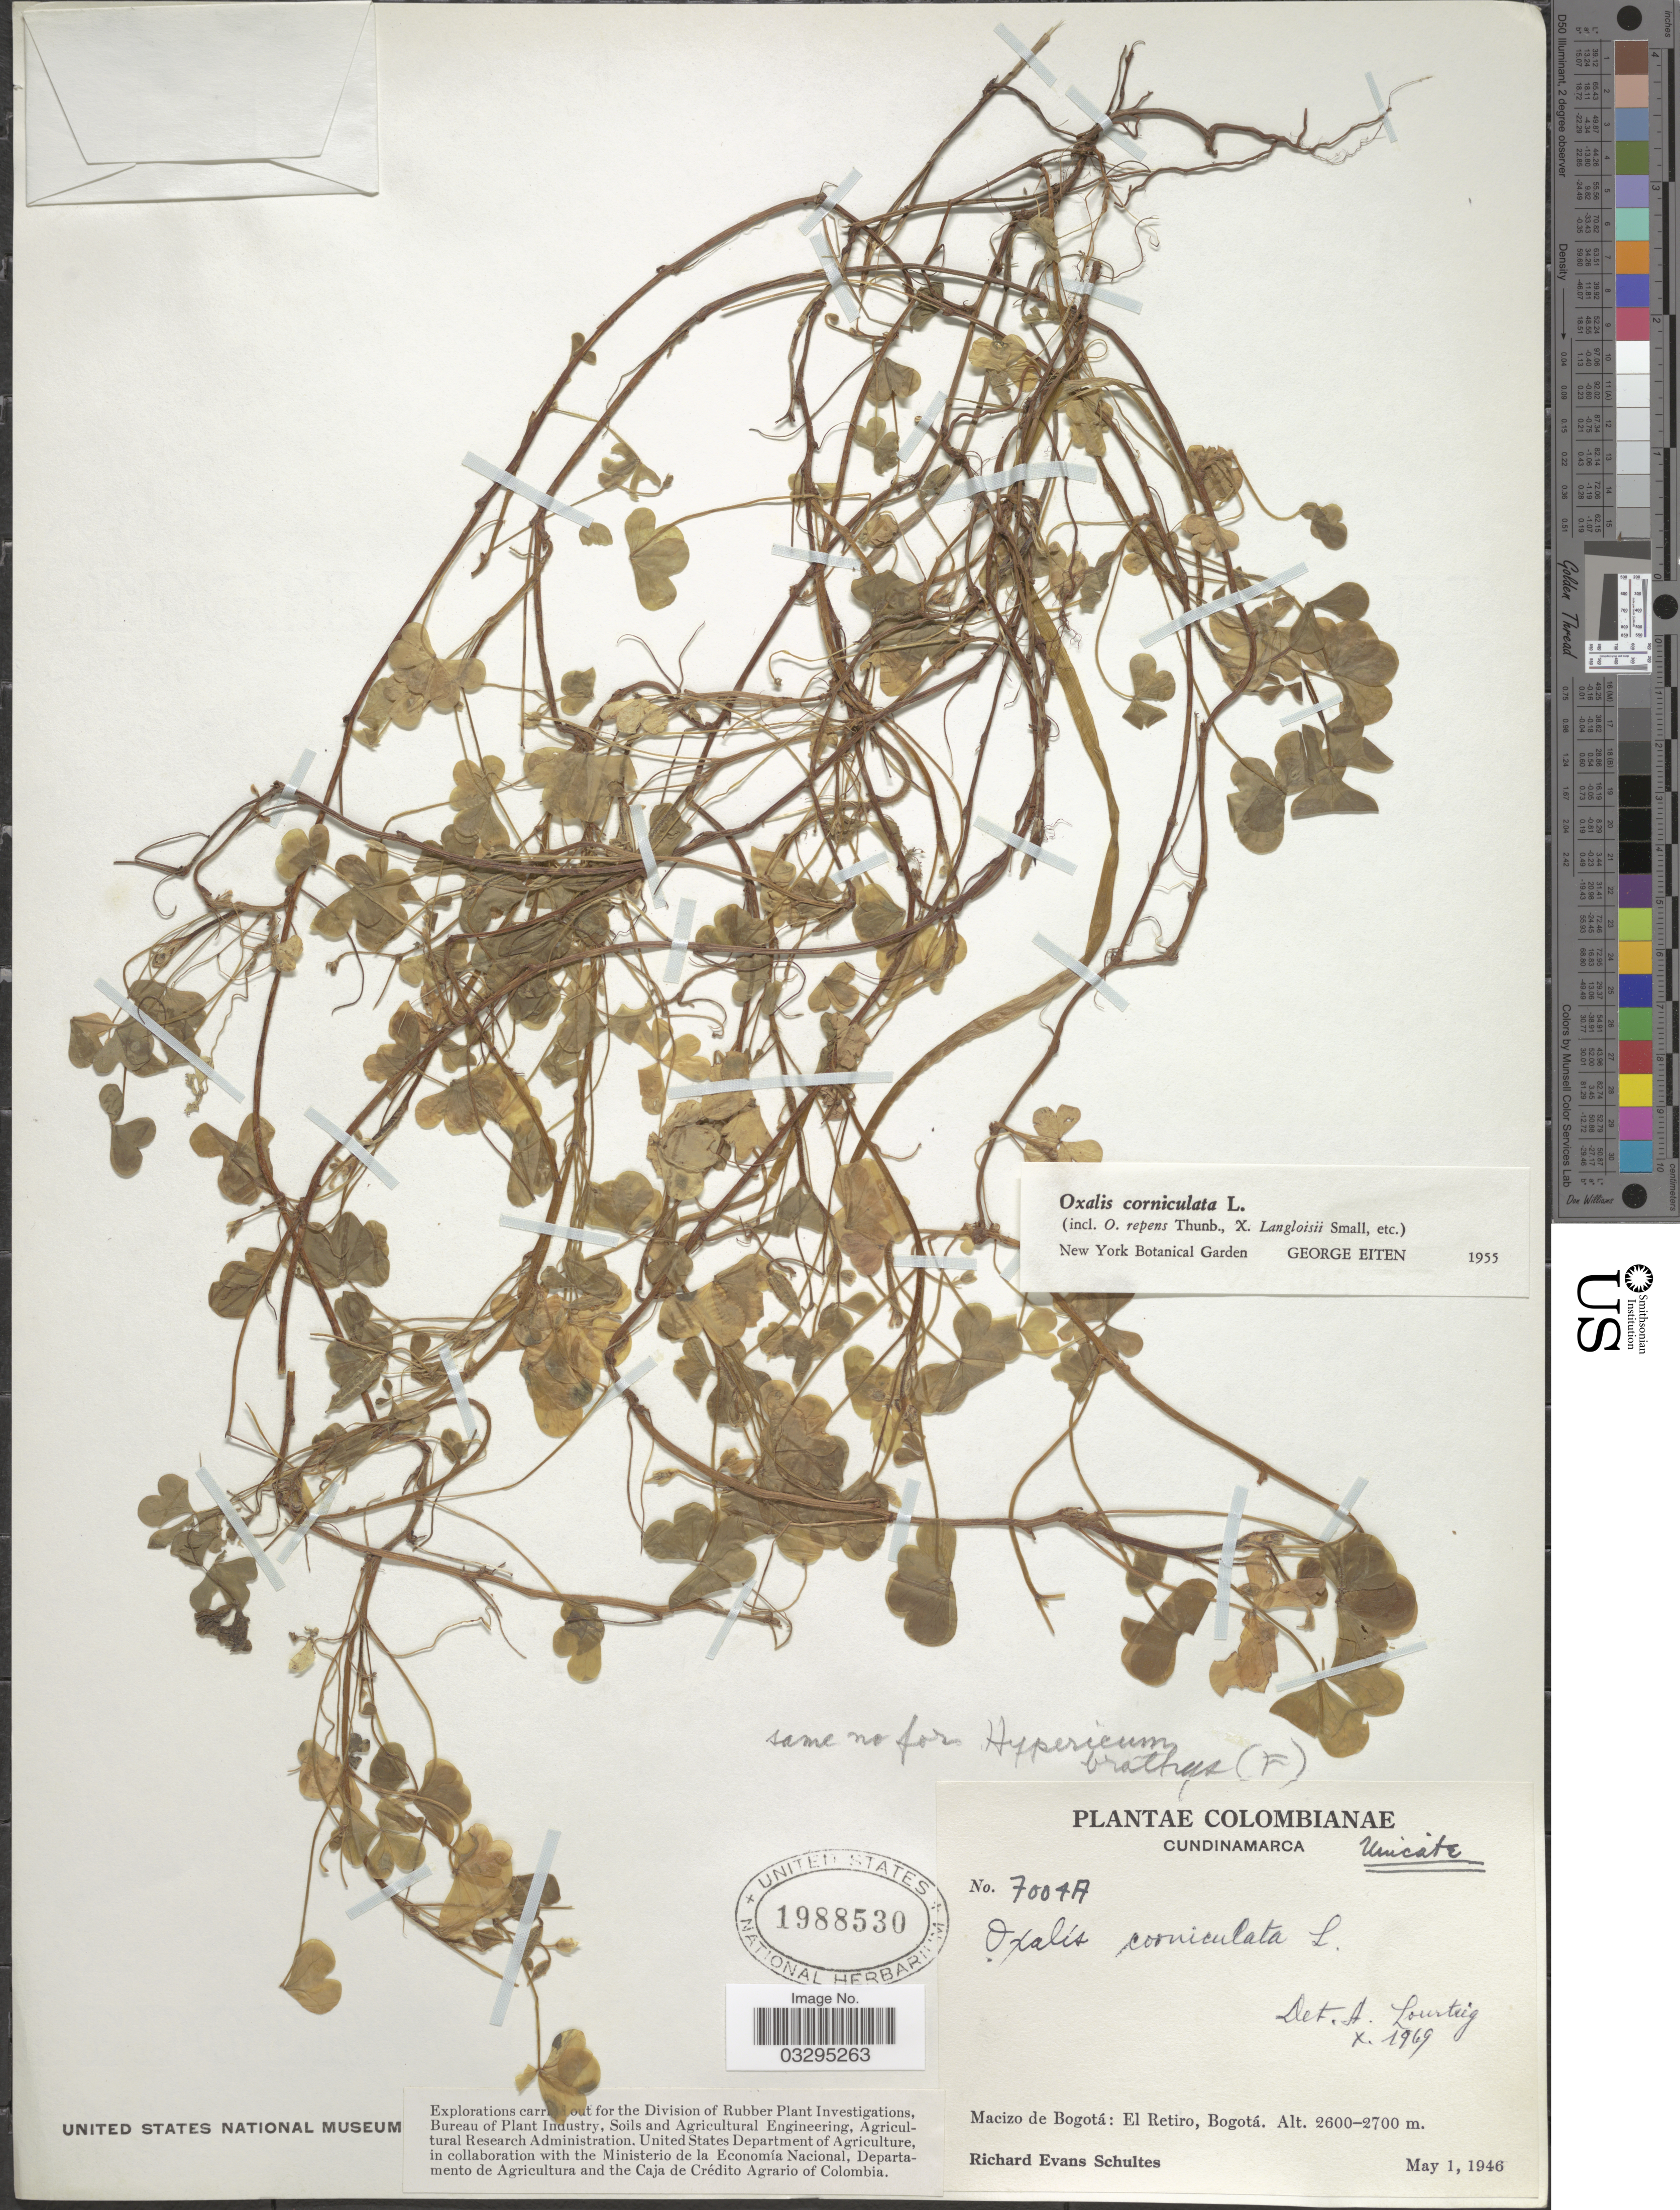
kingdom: Plantae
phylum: Tracheophyta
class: Magnoliopsida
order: Oxalidales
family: Oxalidaceae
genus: Oxalis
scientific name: Oxalis corniculata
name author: L.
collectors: R. E. Schultes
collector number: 7004A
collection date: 1946-05-01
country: Colombia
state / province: Cundinamarca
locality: Macizo de Bogotá: El Retiro, Bogotá.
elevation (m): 2600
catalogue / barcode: US 1988530